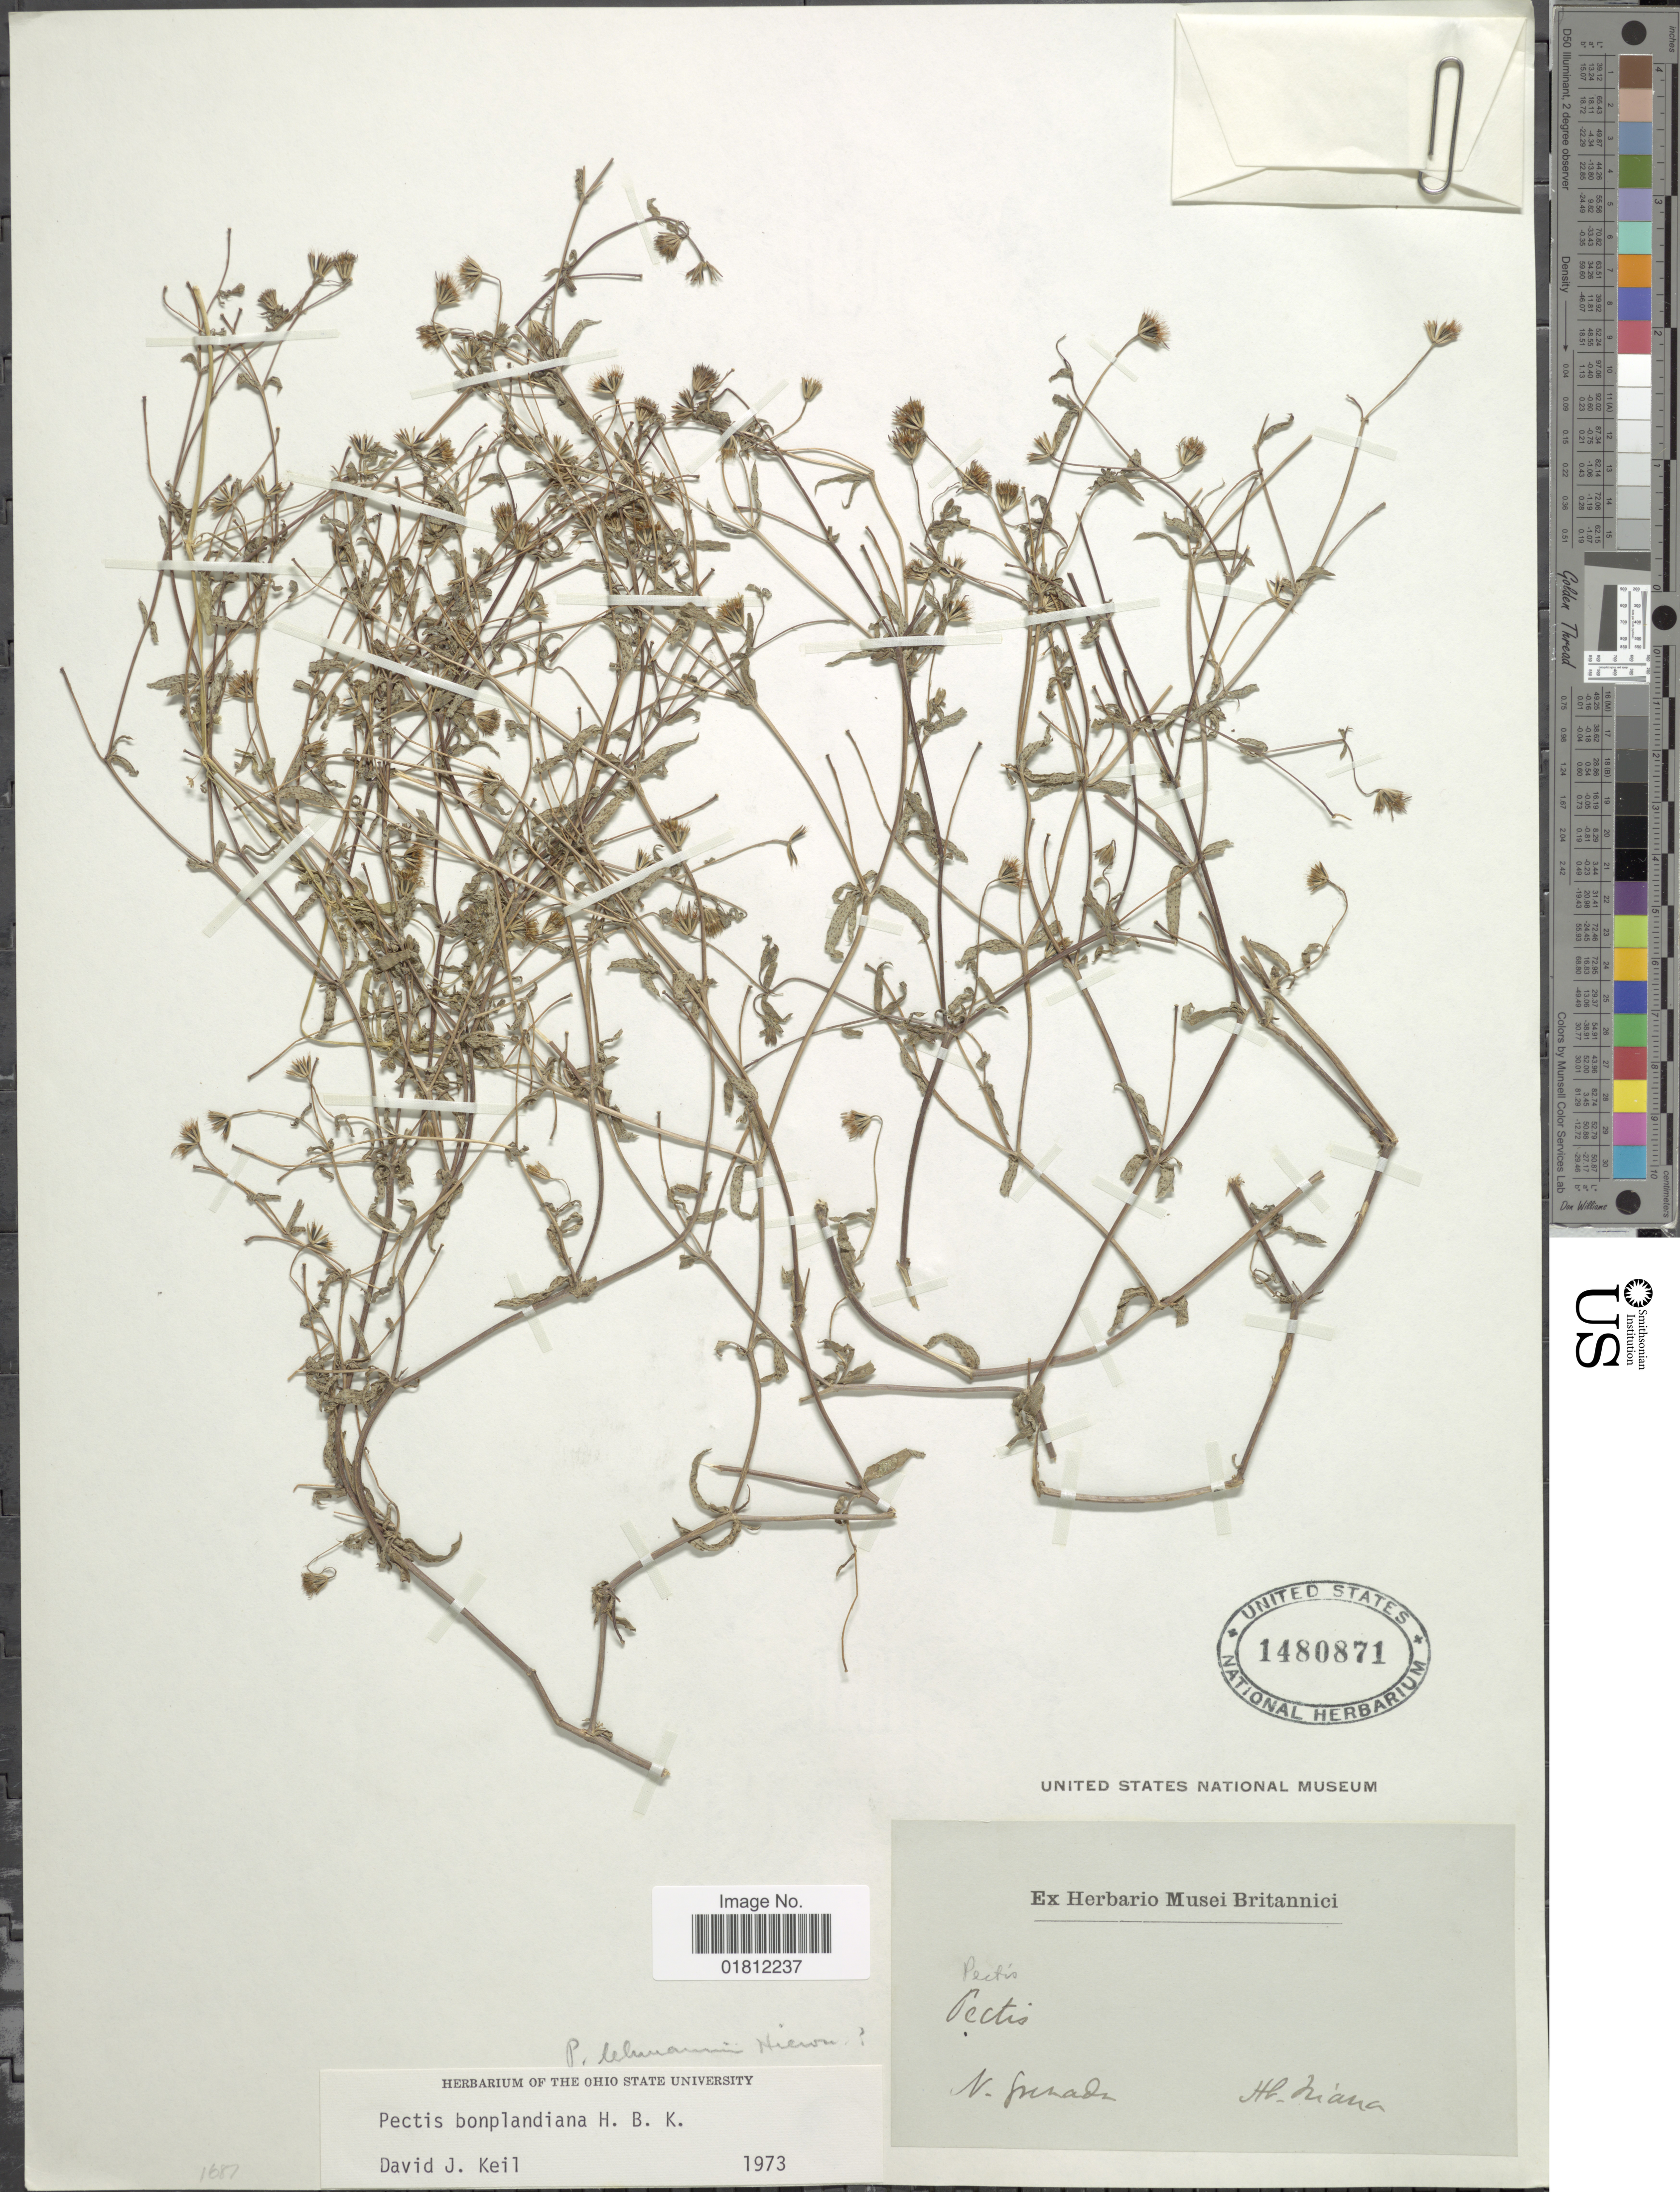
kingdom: Plantae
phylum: Tracheophyta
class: Magnoliopsida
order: Asterales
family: Asteraceae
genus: Pectis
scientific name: Pectis bonplandiana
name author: Kunth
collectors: J. J. Triana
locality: N. Grenada.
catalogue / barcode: US 1480871